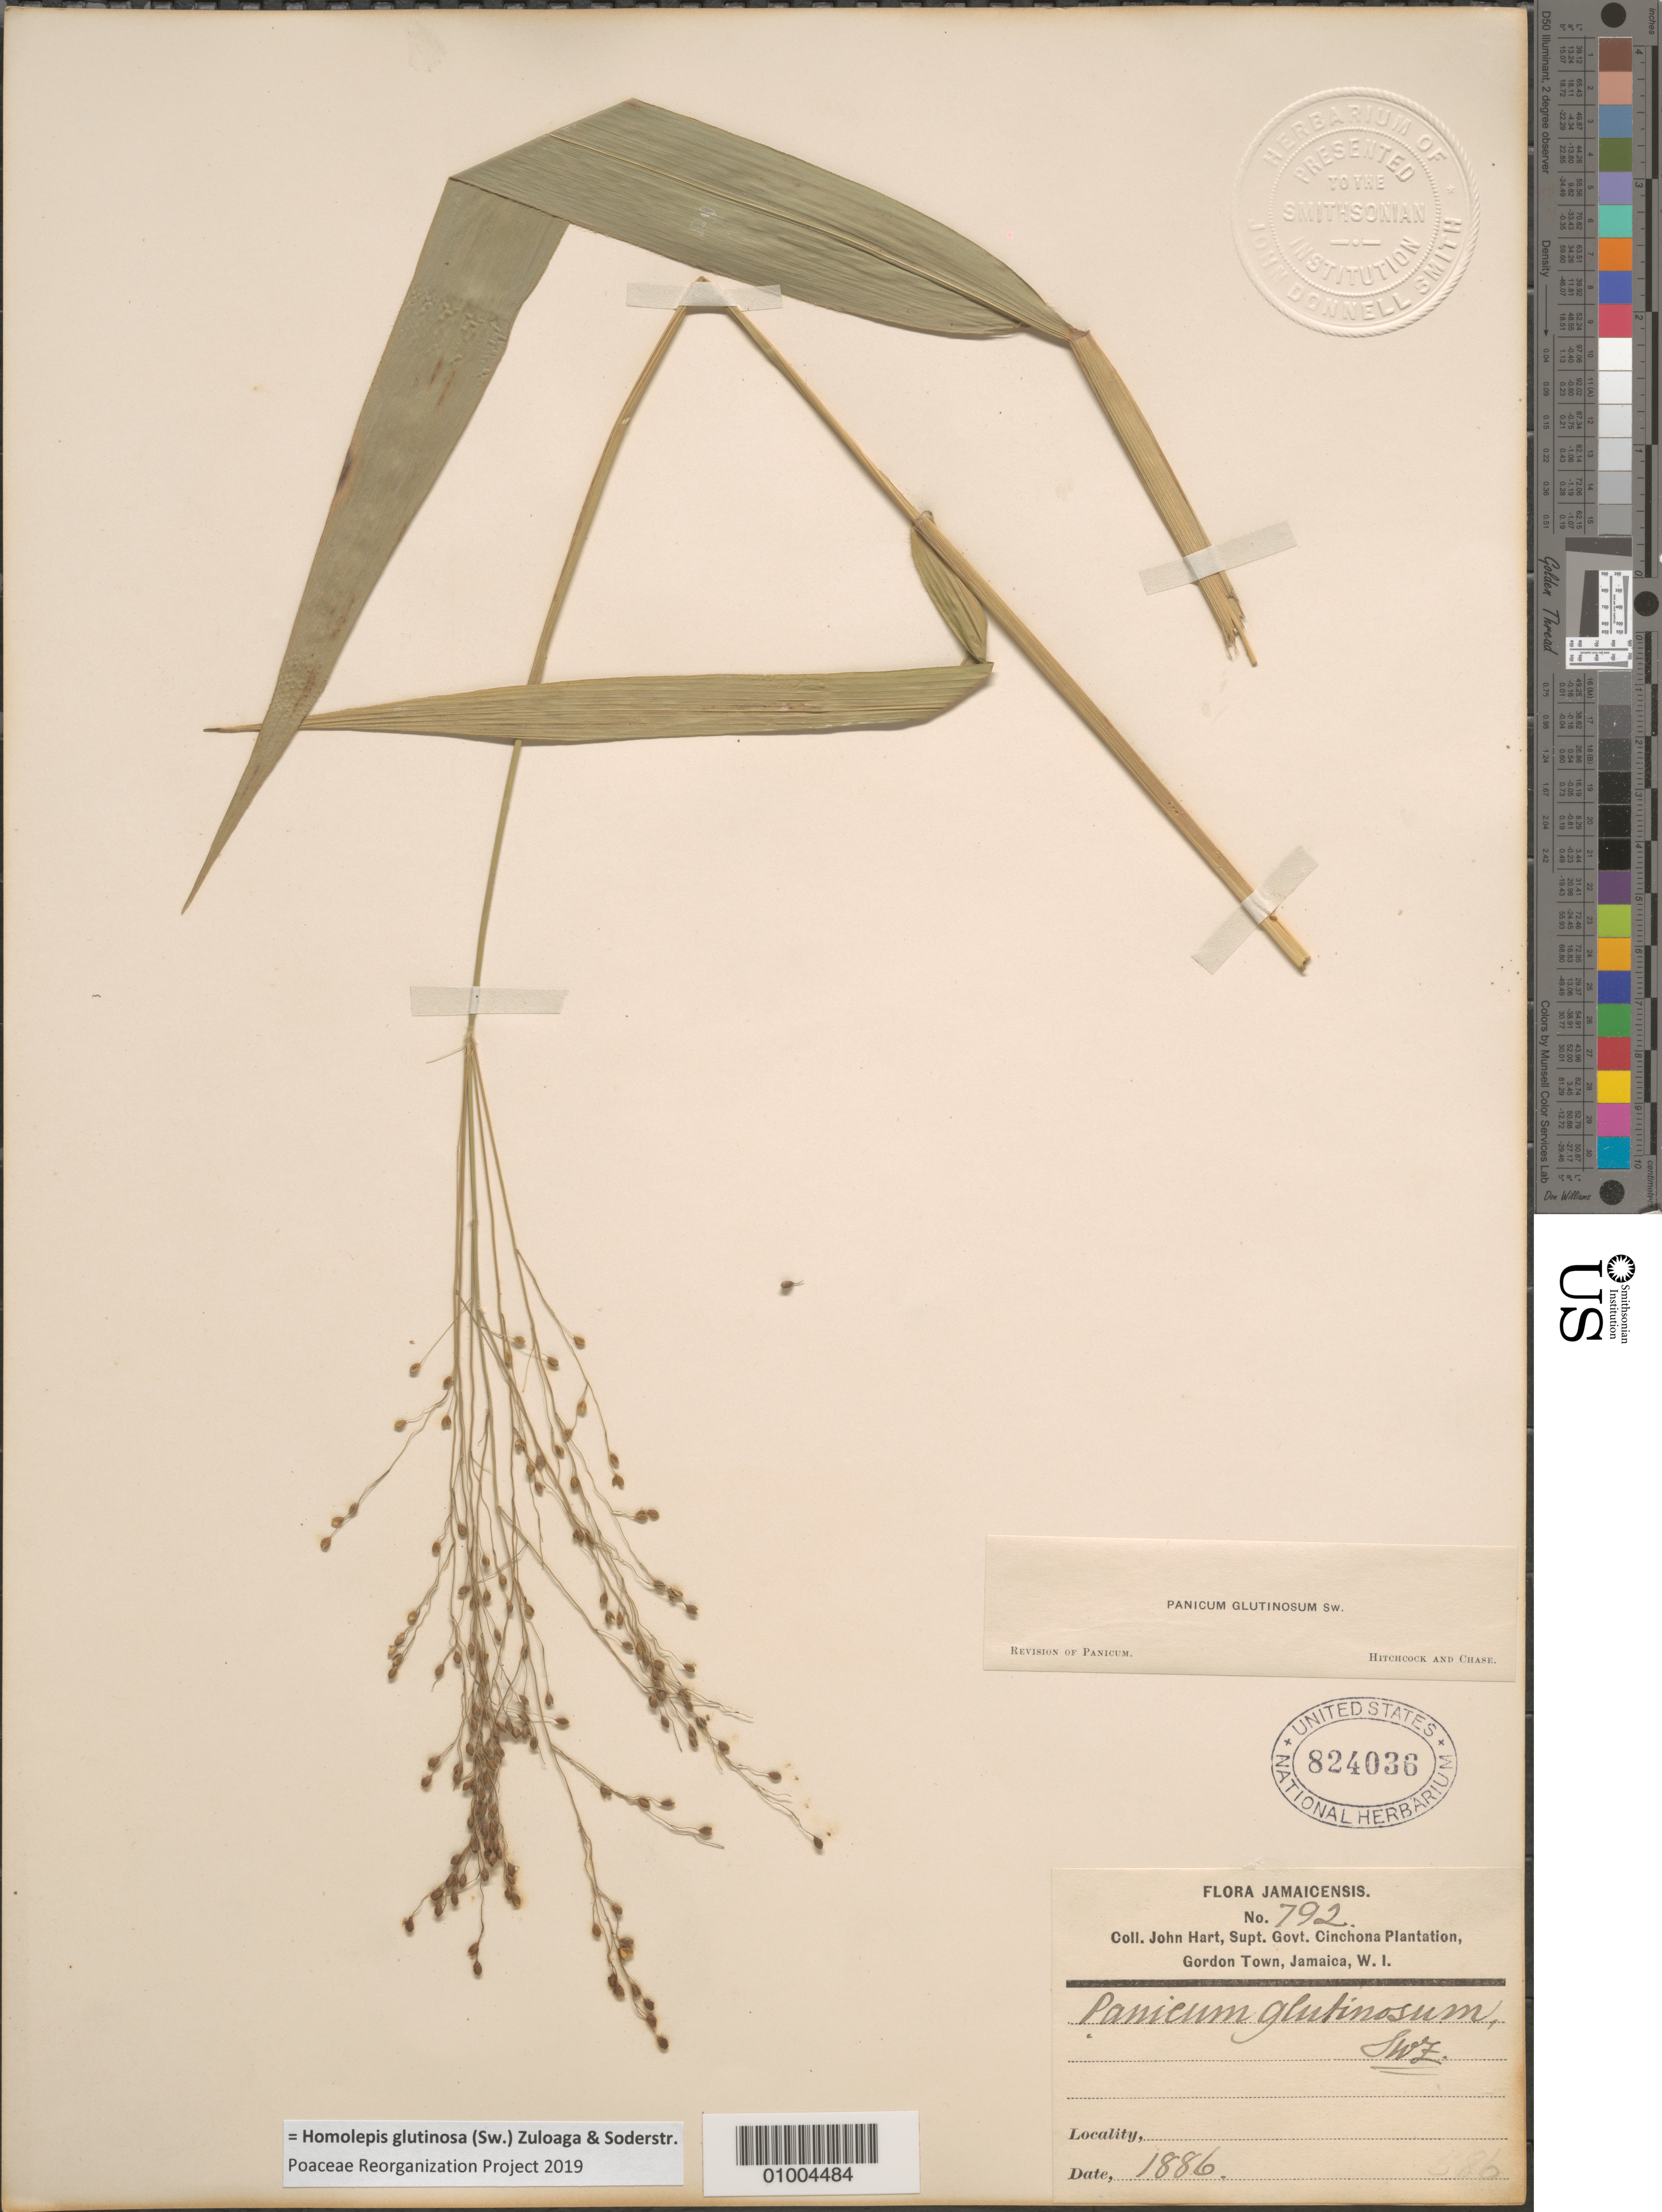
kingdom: Plantae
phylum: Tracheophyta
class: Liliopsida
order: Poales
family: Poaceae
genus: Homolepis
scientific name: Homolepis glutinosa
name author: (Sw.) Zuloaga & Soderstr.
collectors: J. Hart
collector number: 792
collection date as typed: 1886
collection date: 1886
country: Jamaica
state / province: Saint Andrew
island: Jamaica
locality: Gordon Town, Cinchona Plantation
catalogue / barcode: US 824036